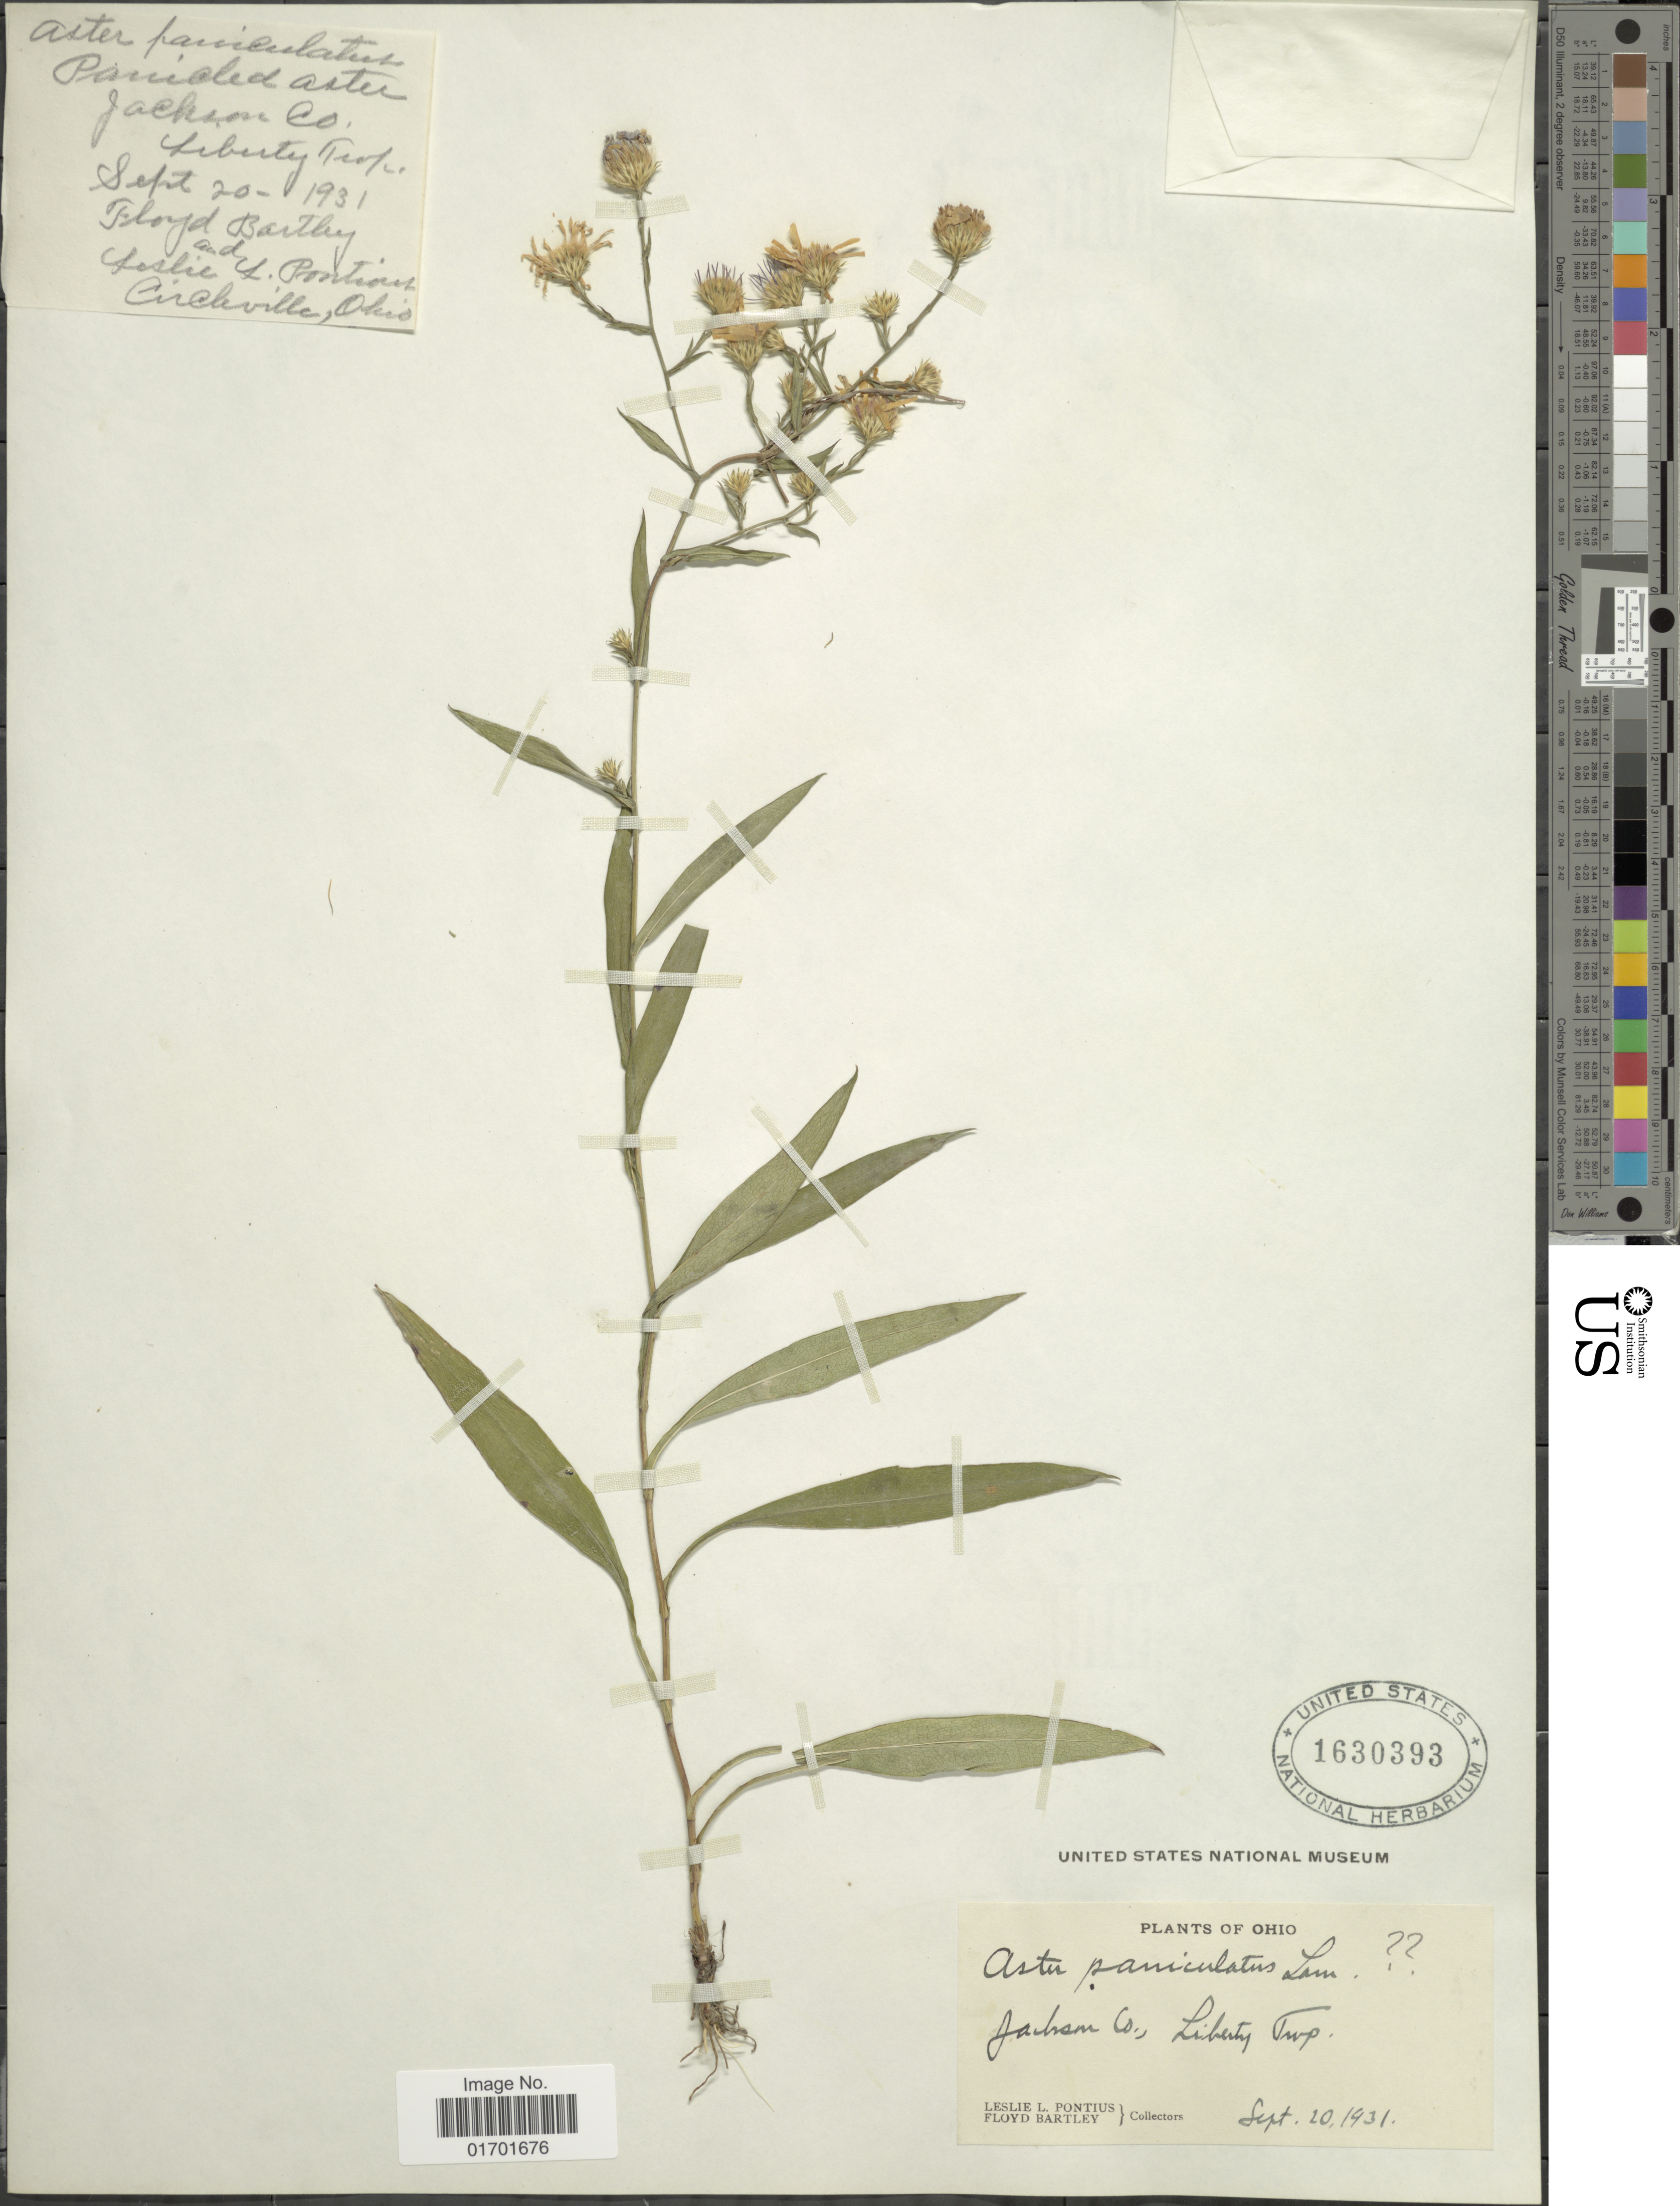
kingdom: Plantae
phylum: Tracheophyta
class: Magnoliopsida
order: Asterales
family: Asteraceae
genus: Symphyotrichum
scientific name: Symphyotrichum lanceolatum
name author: (Willd.) G.L. Nesom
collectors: L. Pontius & F. Bartley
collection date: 1931-09-20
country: United States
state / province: Ohio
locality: Jackson Co., Liberty Twp.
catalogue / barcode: US 1630393